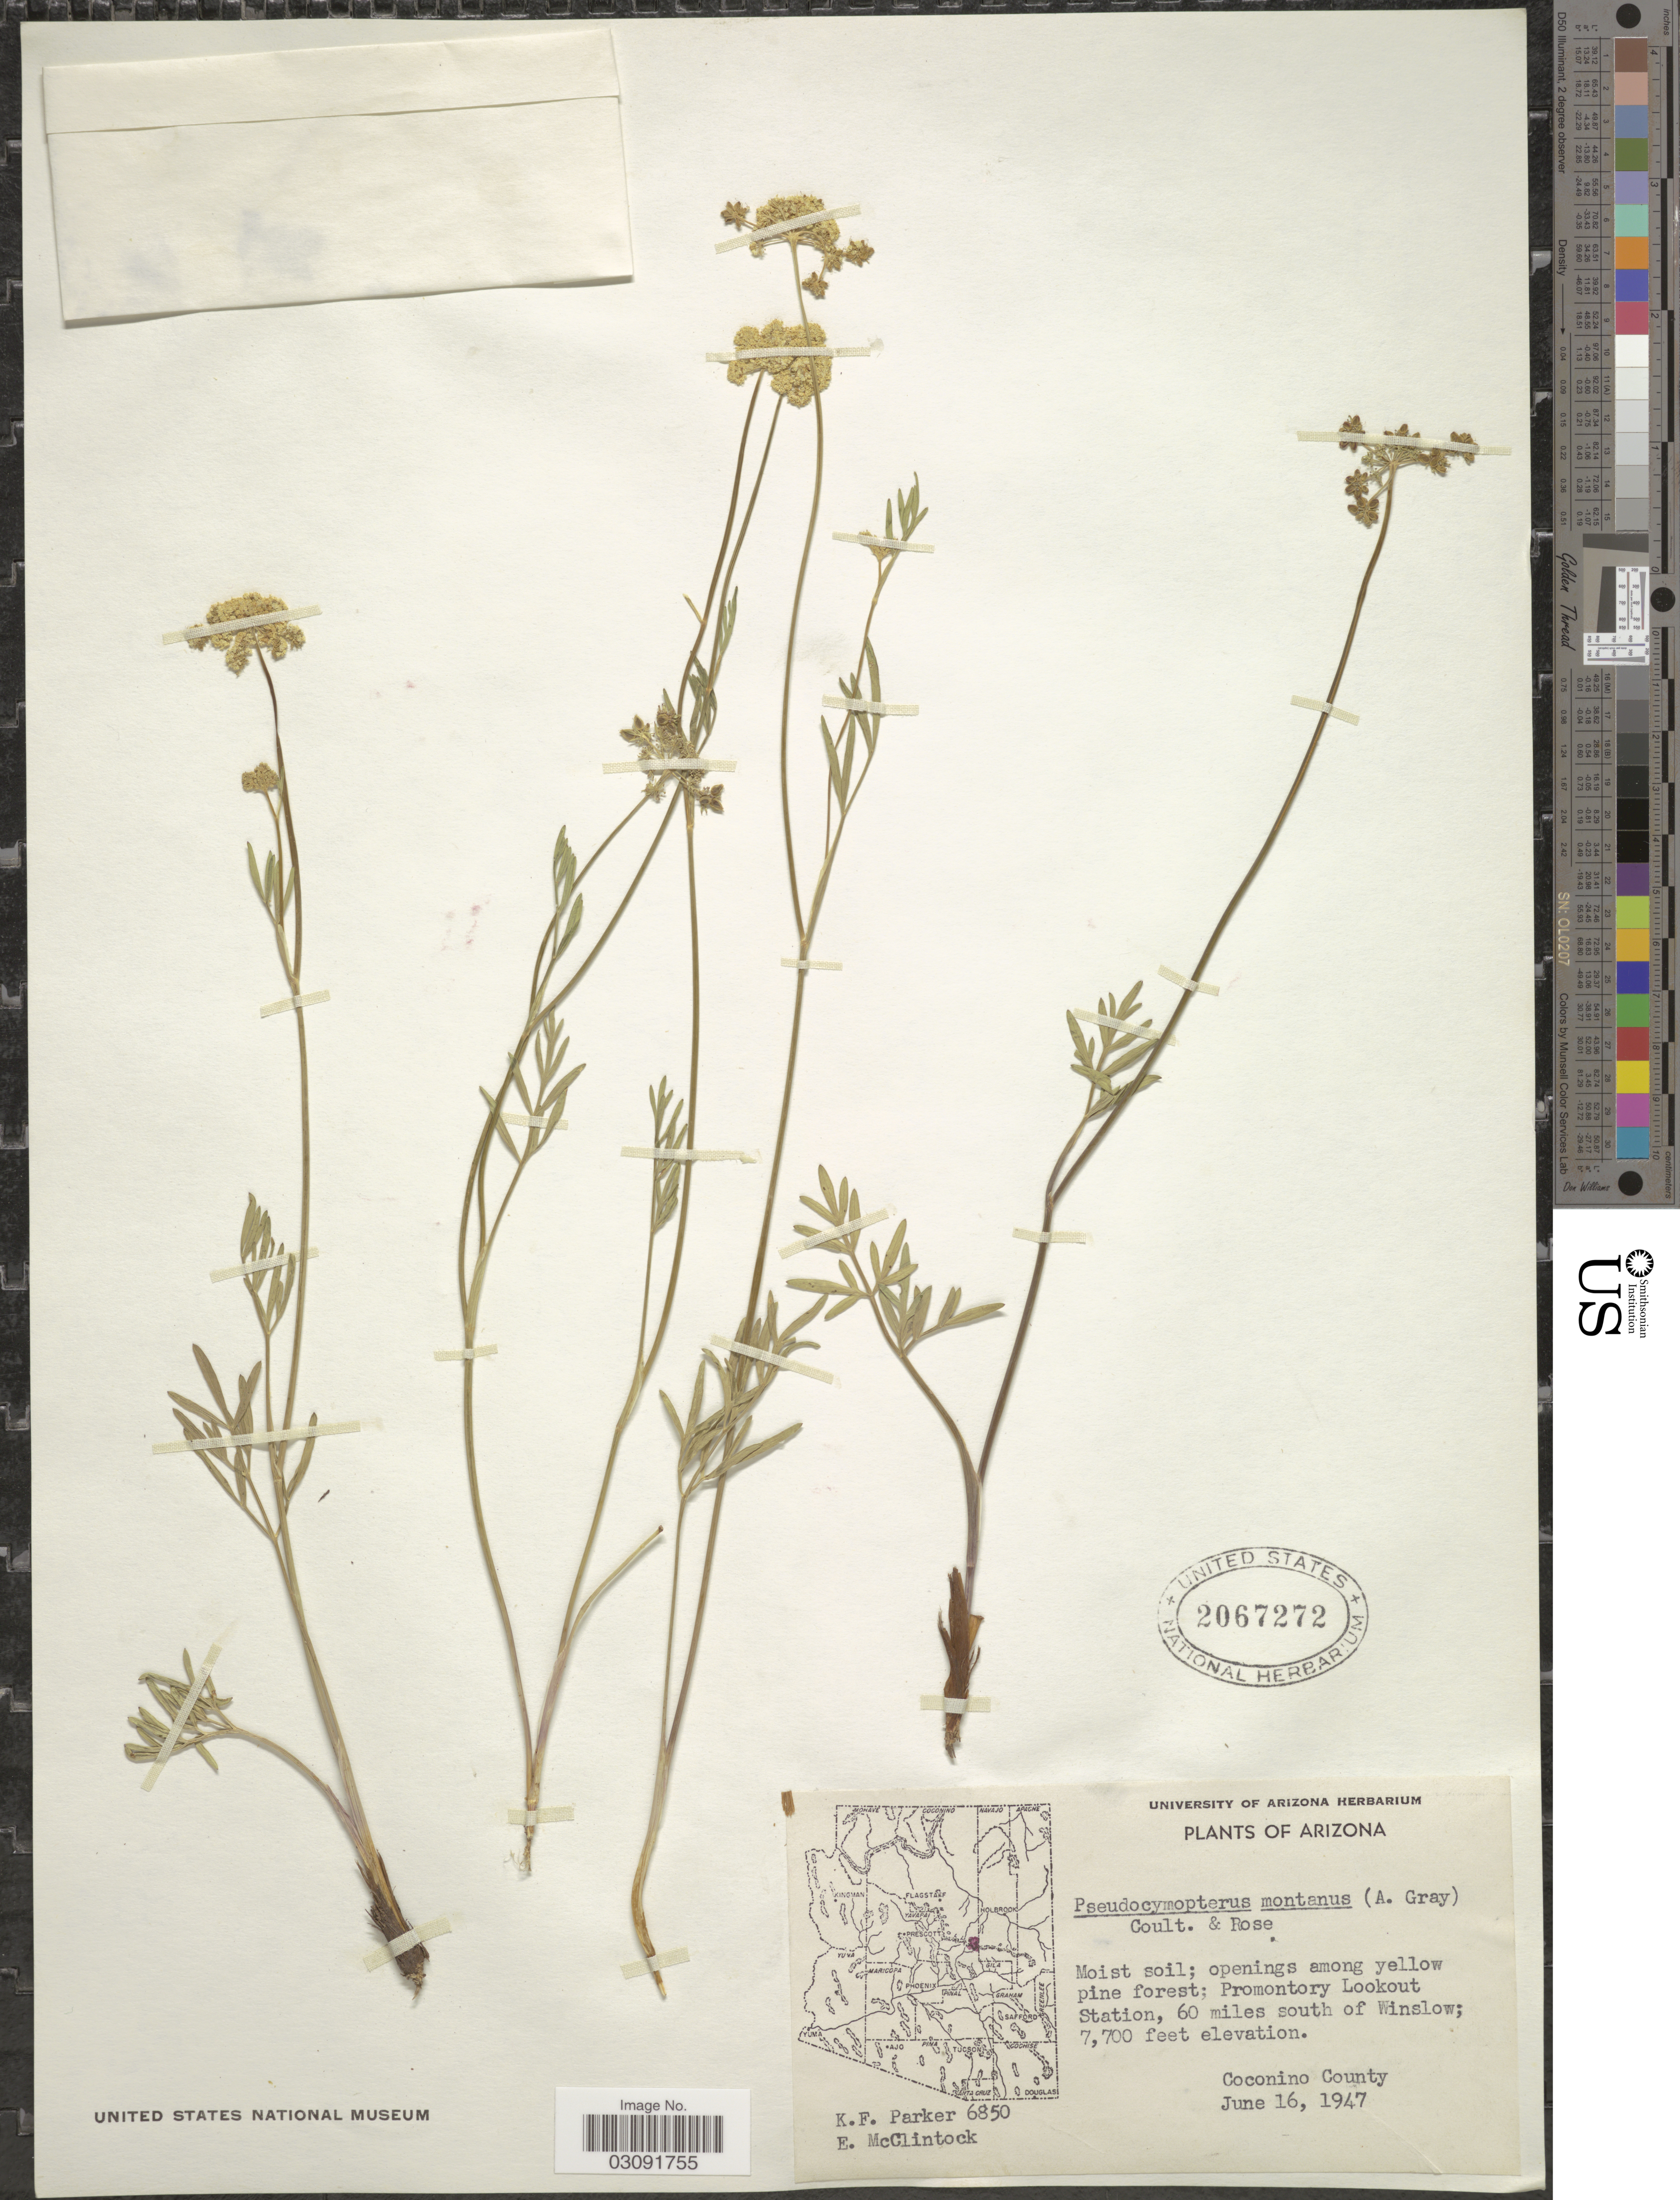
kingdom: Plantae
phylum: Tracheophyta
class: Magnoliopsida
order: Apiales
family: Apiaceae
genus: Pseudocymopterus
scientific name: Pseudocymopterus montanus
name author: (A. Gray) J.M. Coult. & Rose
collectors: K. F. Parker & E. McClintock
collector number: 6850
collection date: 1947-06-16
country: United States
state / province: Arizona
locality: Promontory Lookout Station, 60 miles south of Winslow, Coconino County.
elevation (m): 2347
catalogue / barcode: US 2067272